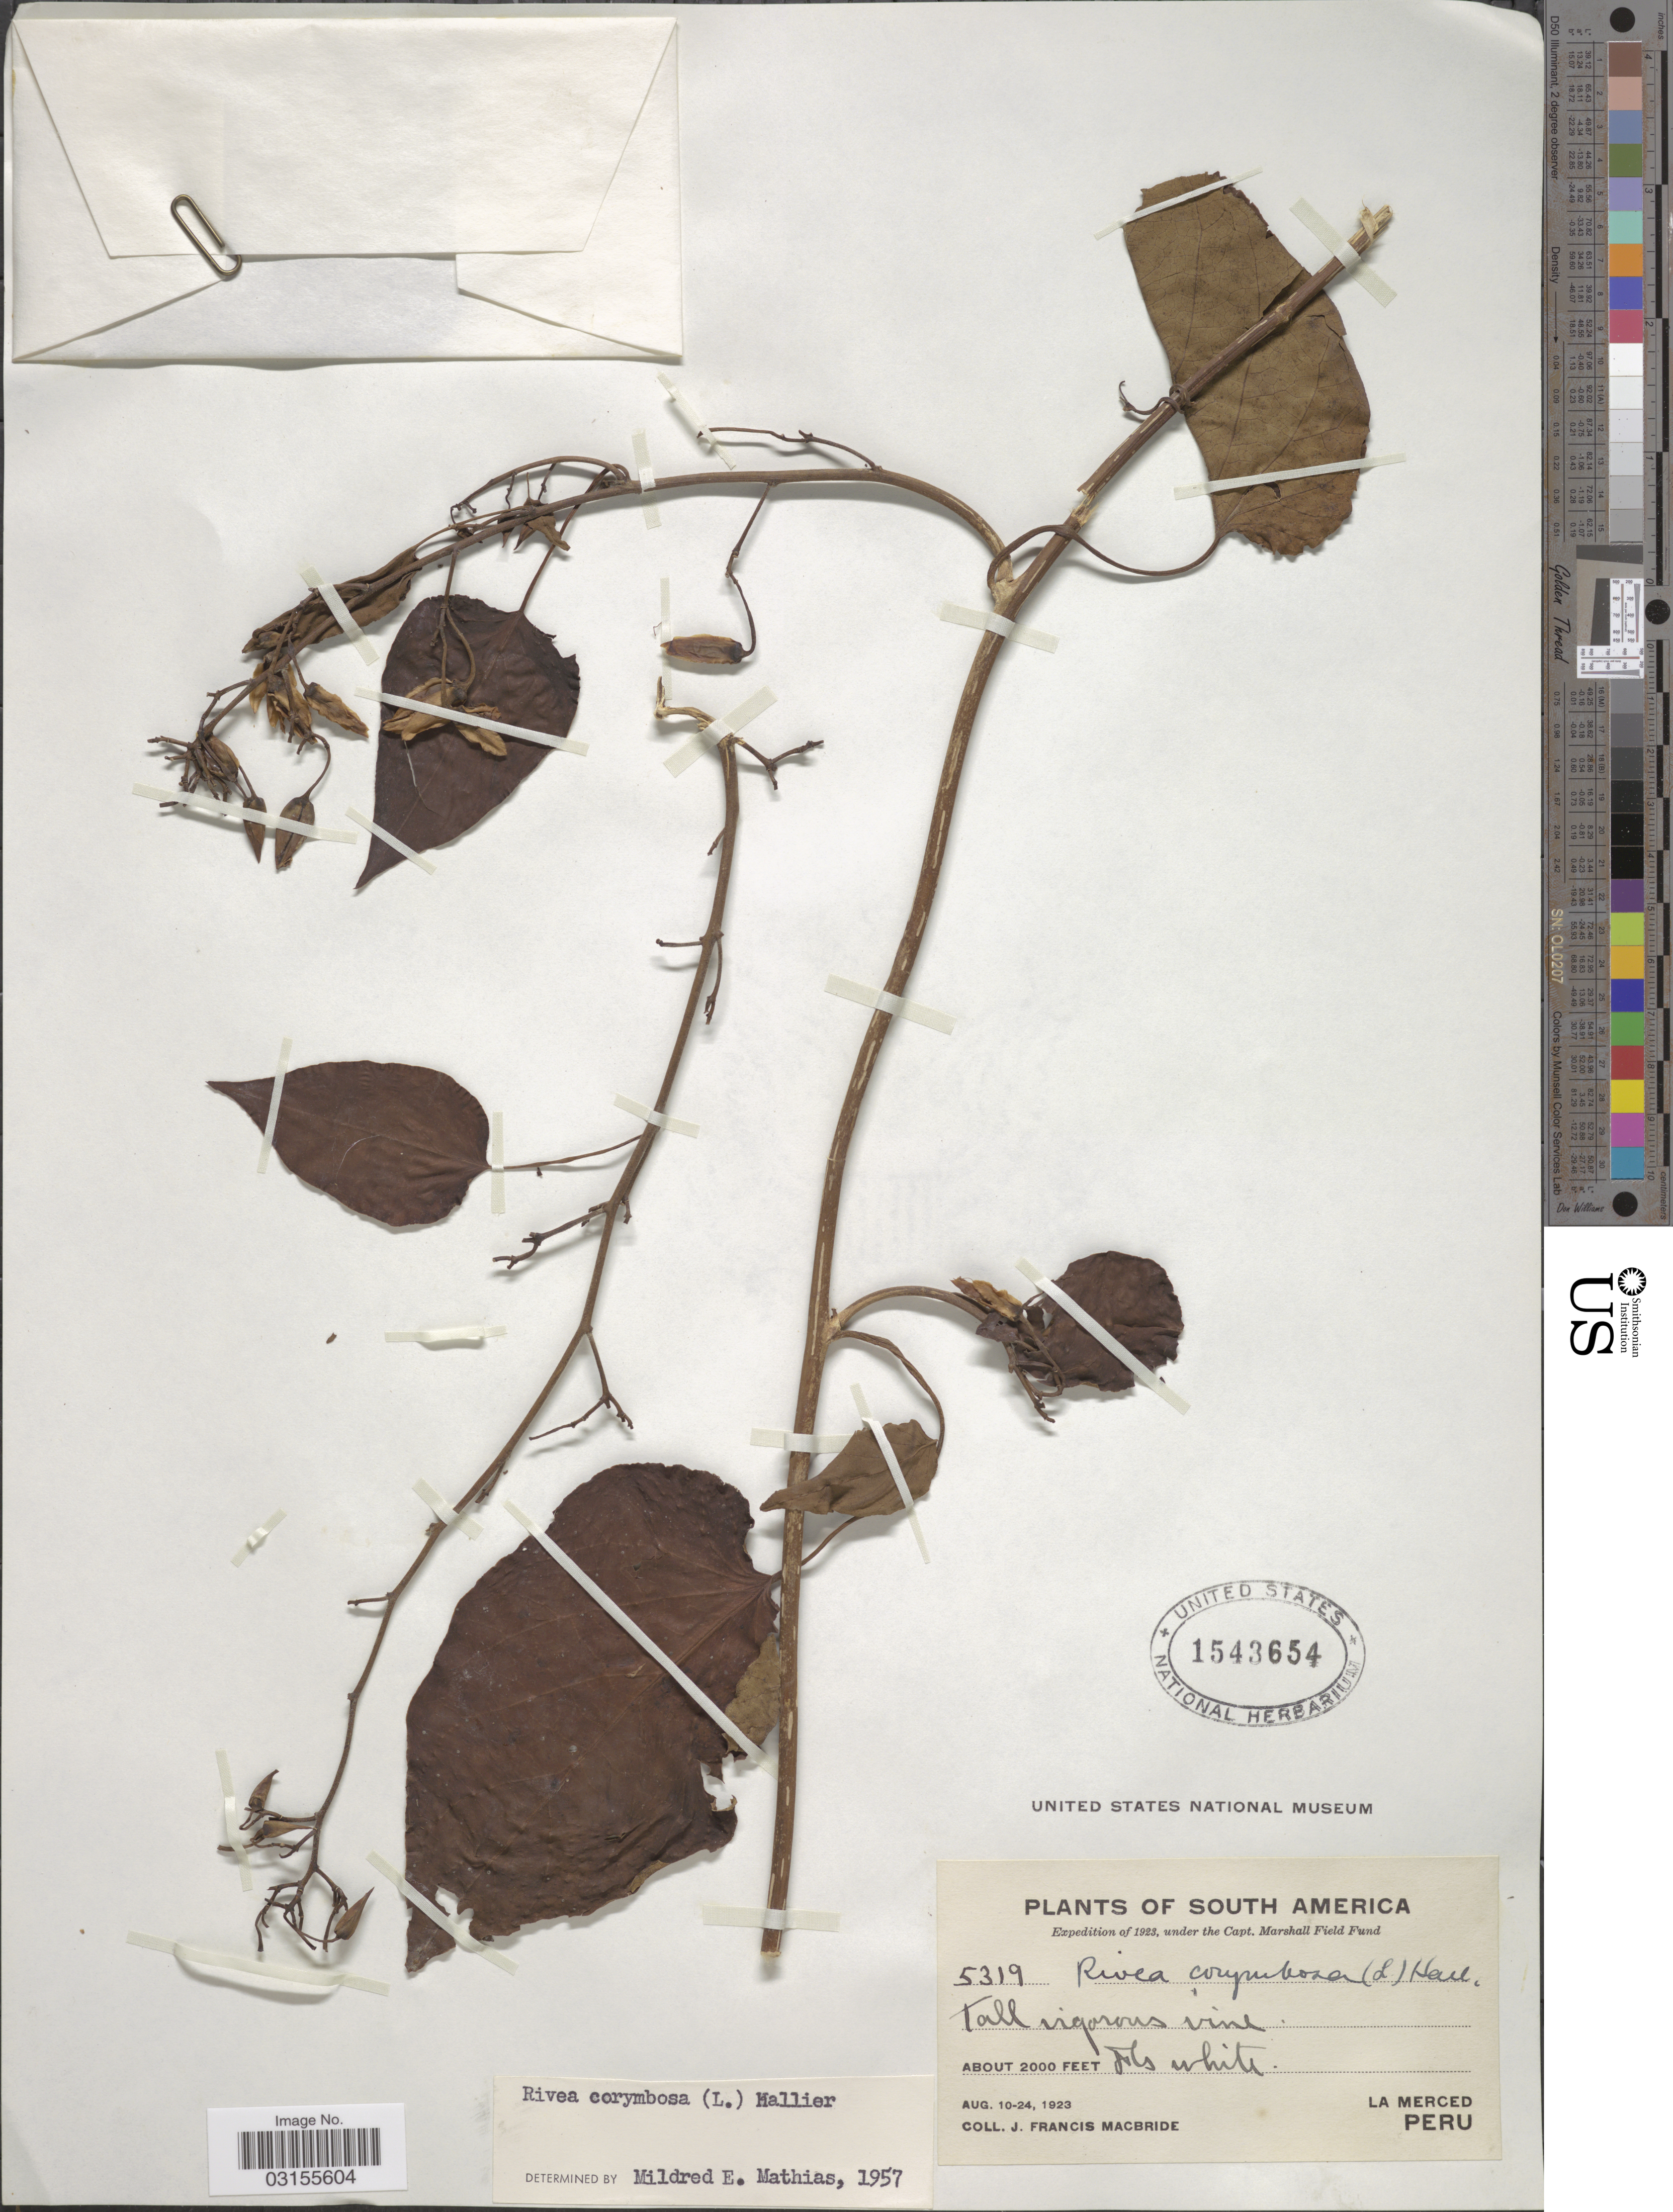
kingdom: Plantae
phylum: Tracheophyta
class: Magnoliopsida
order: Solanales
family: Convolvulaceae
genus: Turbina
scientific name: Turbina corymbosa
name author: (L.) Raf.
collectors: J. F. Macbride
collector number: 5319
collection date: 1923-08-10/1923-08-24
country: Peru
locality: La Merced.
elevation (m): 610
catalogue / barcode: US 1543654